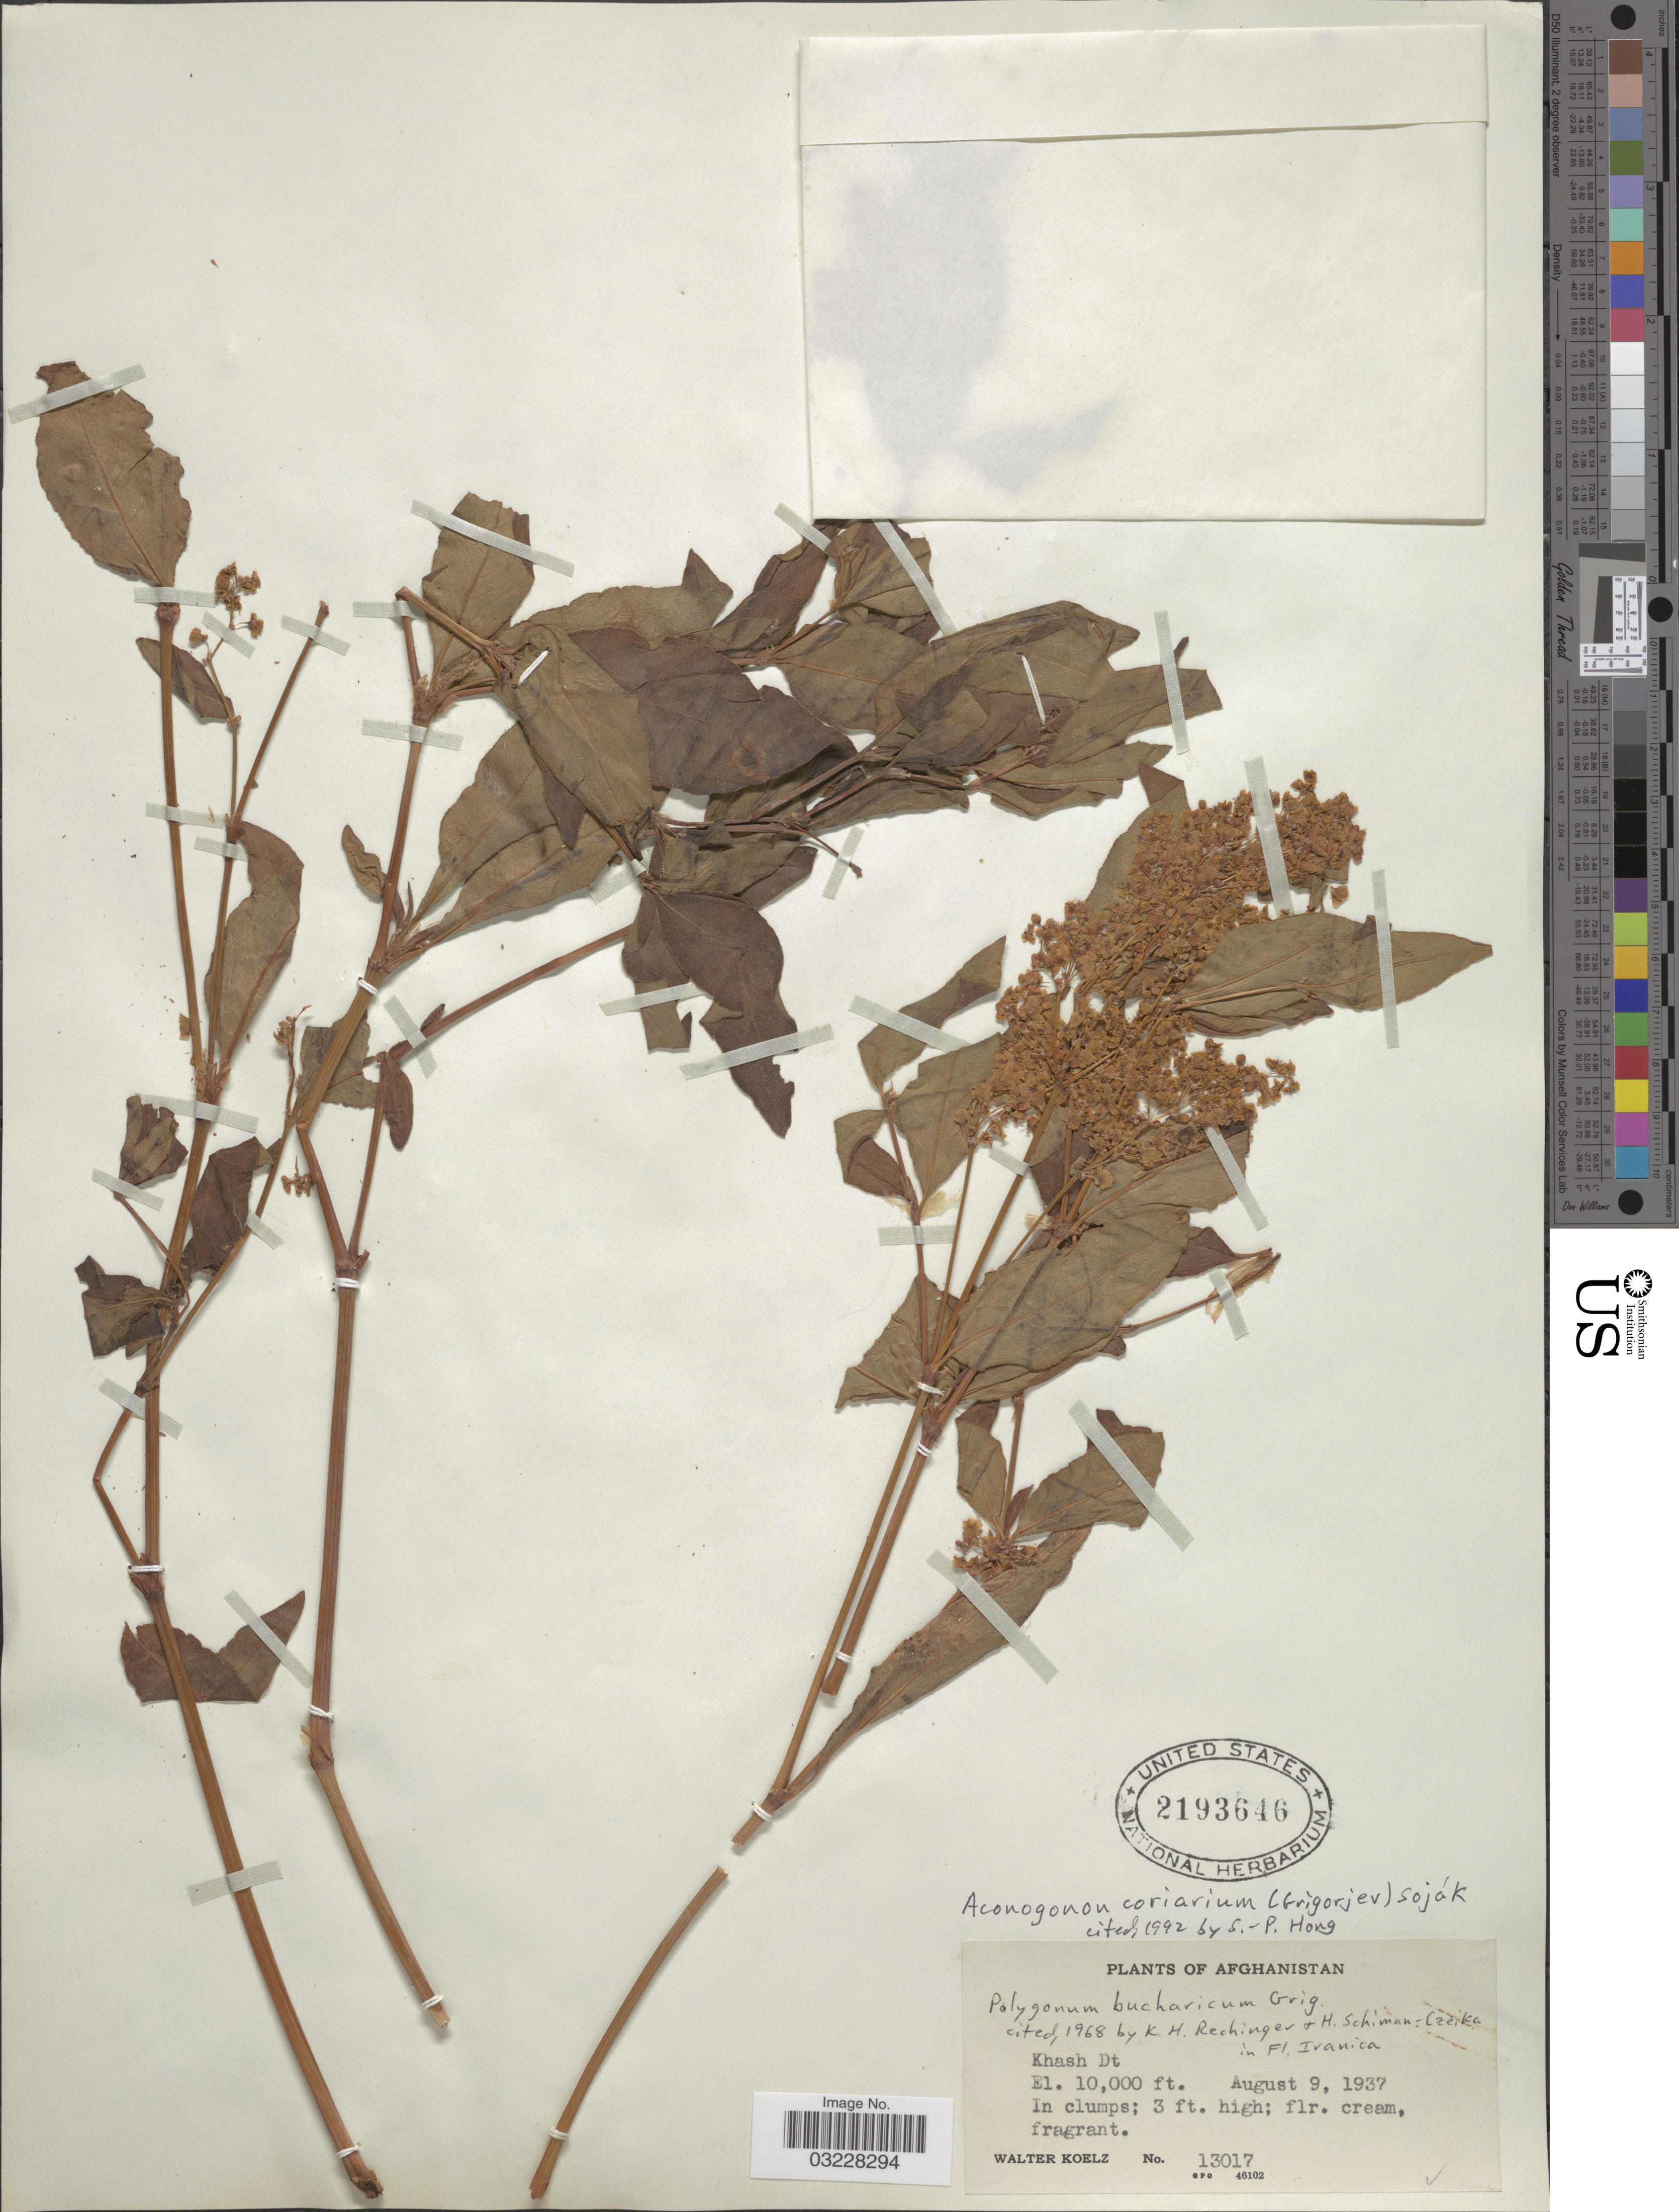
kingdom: Plantae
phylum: Tracheophyta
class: Magnoliopsida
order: Caryophyllales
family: Polygonaceae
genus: Koenigia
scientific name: Koenigia coriaria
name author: (Grig.) T.M. Schust. & Reveal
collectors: W. N. Koelz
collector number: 13017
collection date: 1937-08-09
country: Afghanistan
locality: Khash Dt.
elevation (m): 3048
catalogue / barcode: US 2193646